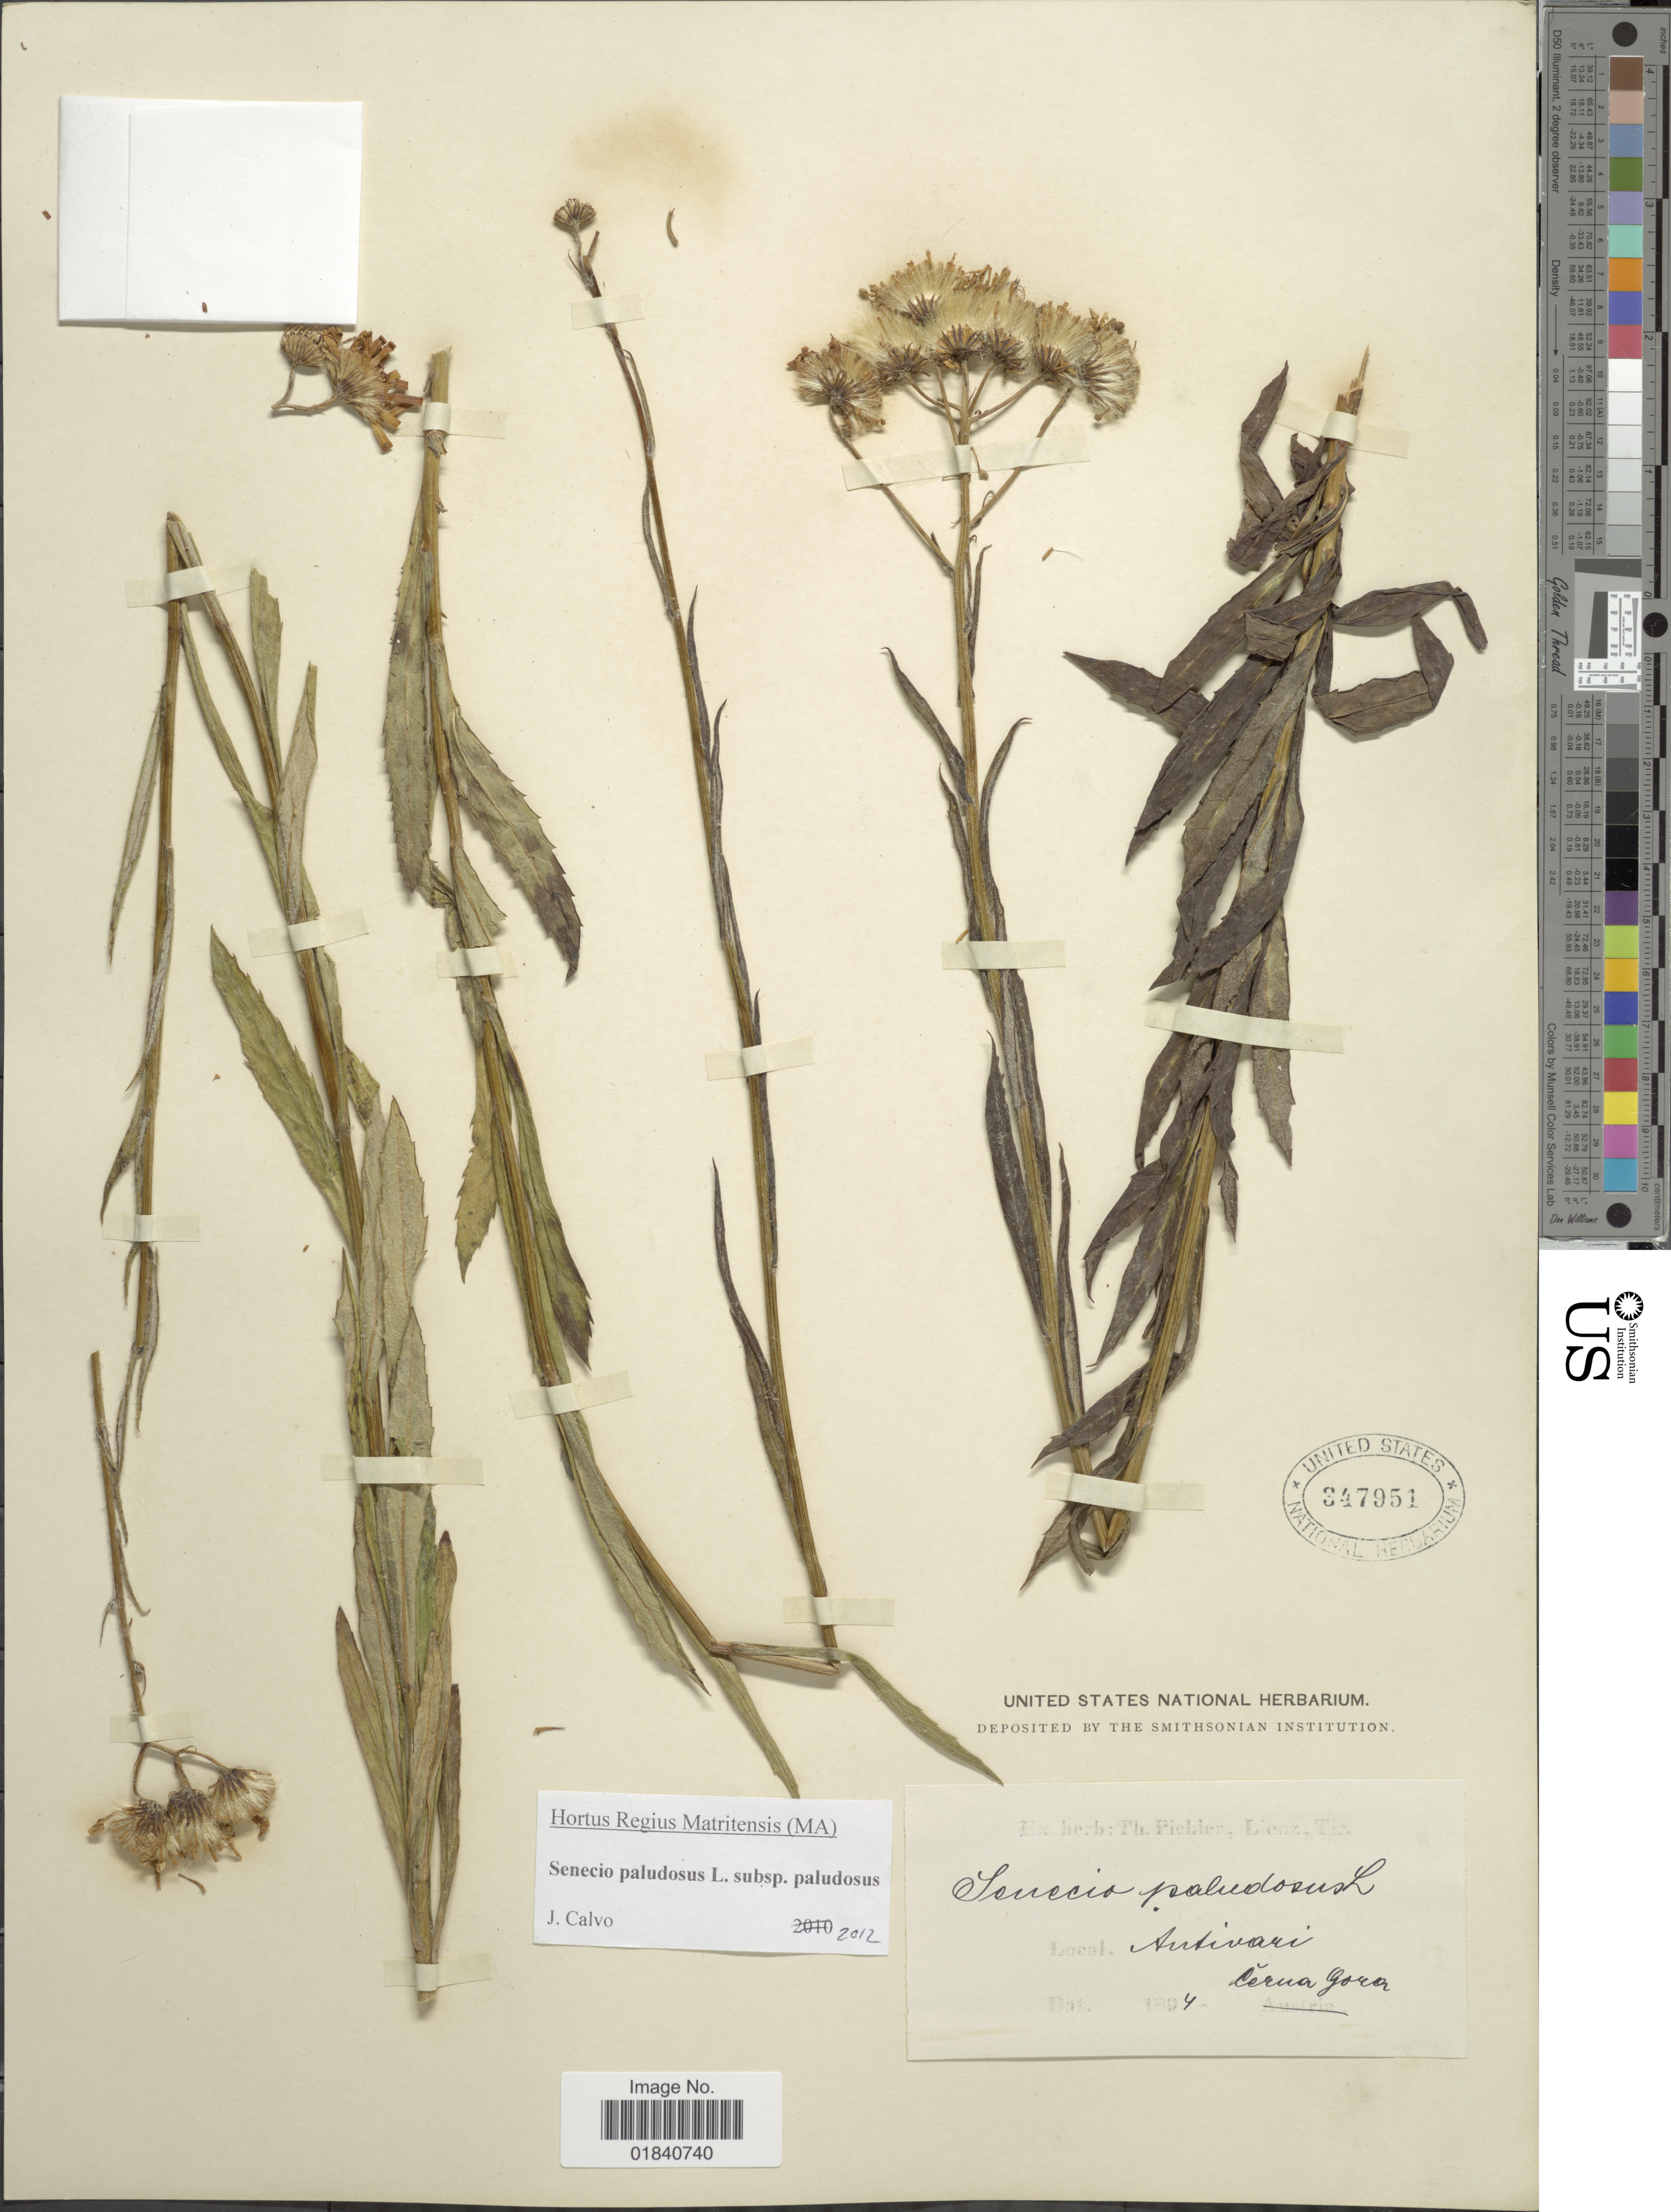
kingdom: Plantae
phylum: Tracheophyta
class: Magnoliopsida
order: Asterales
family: Asteraceae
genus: Senecio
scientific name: Senecio paludosus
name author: L.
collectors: ex herb. T. Pichler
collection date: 1894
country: Montenegro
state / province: Bar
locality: Crna Gora. Bar (Antivari) lerua gora [interpreted]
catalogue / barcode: US 347951